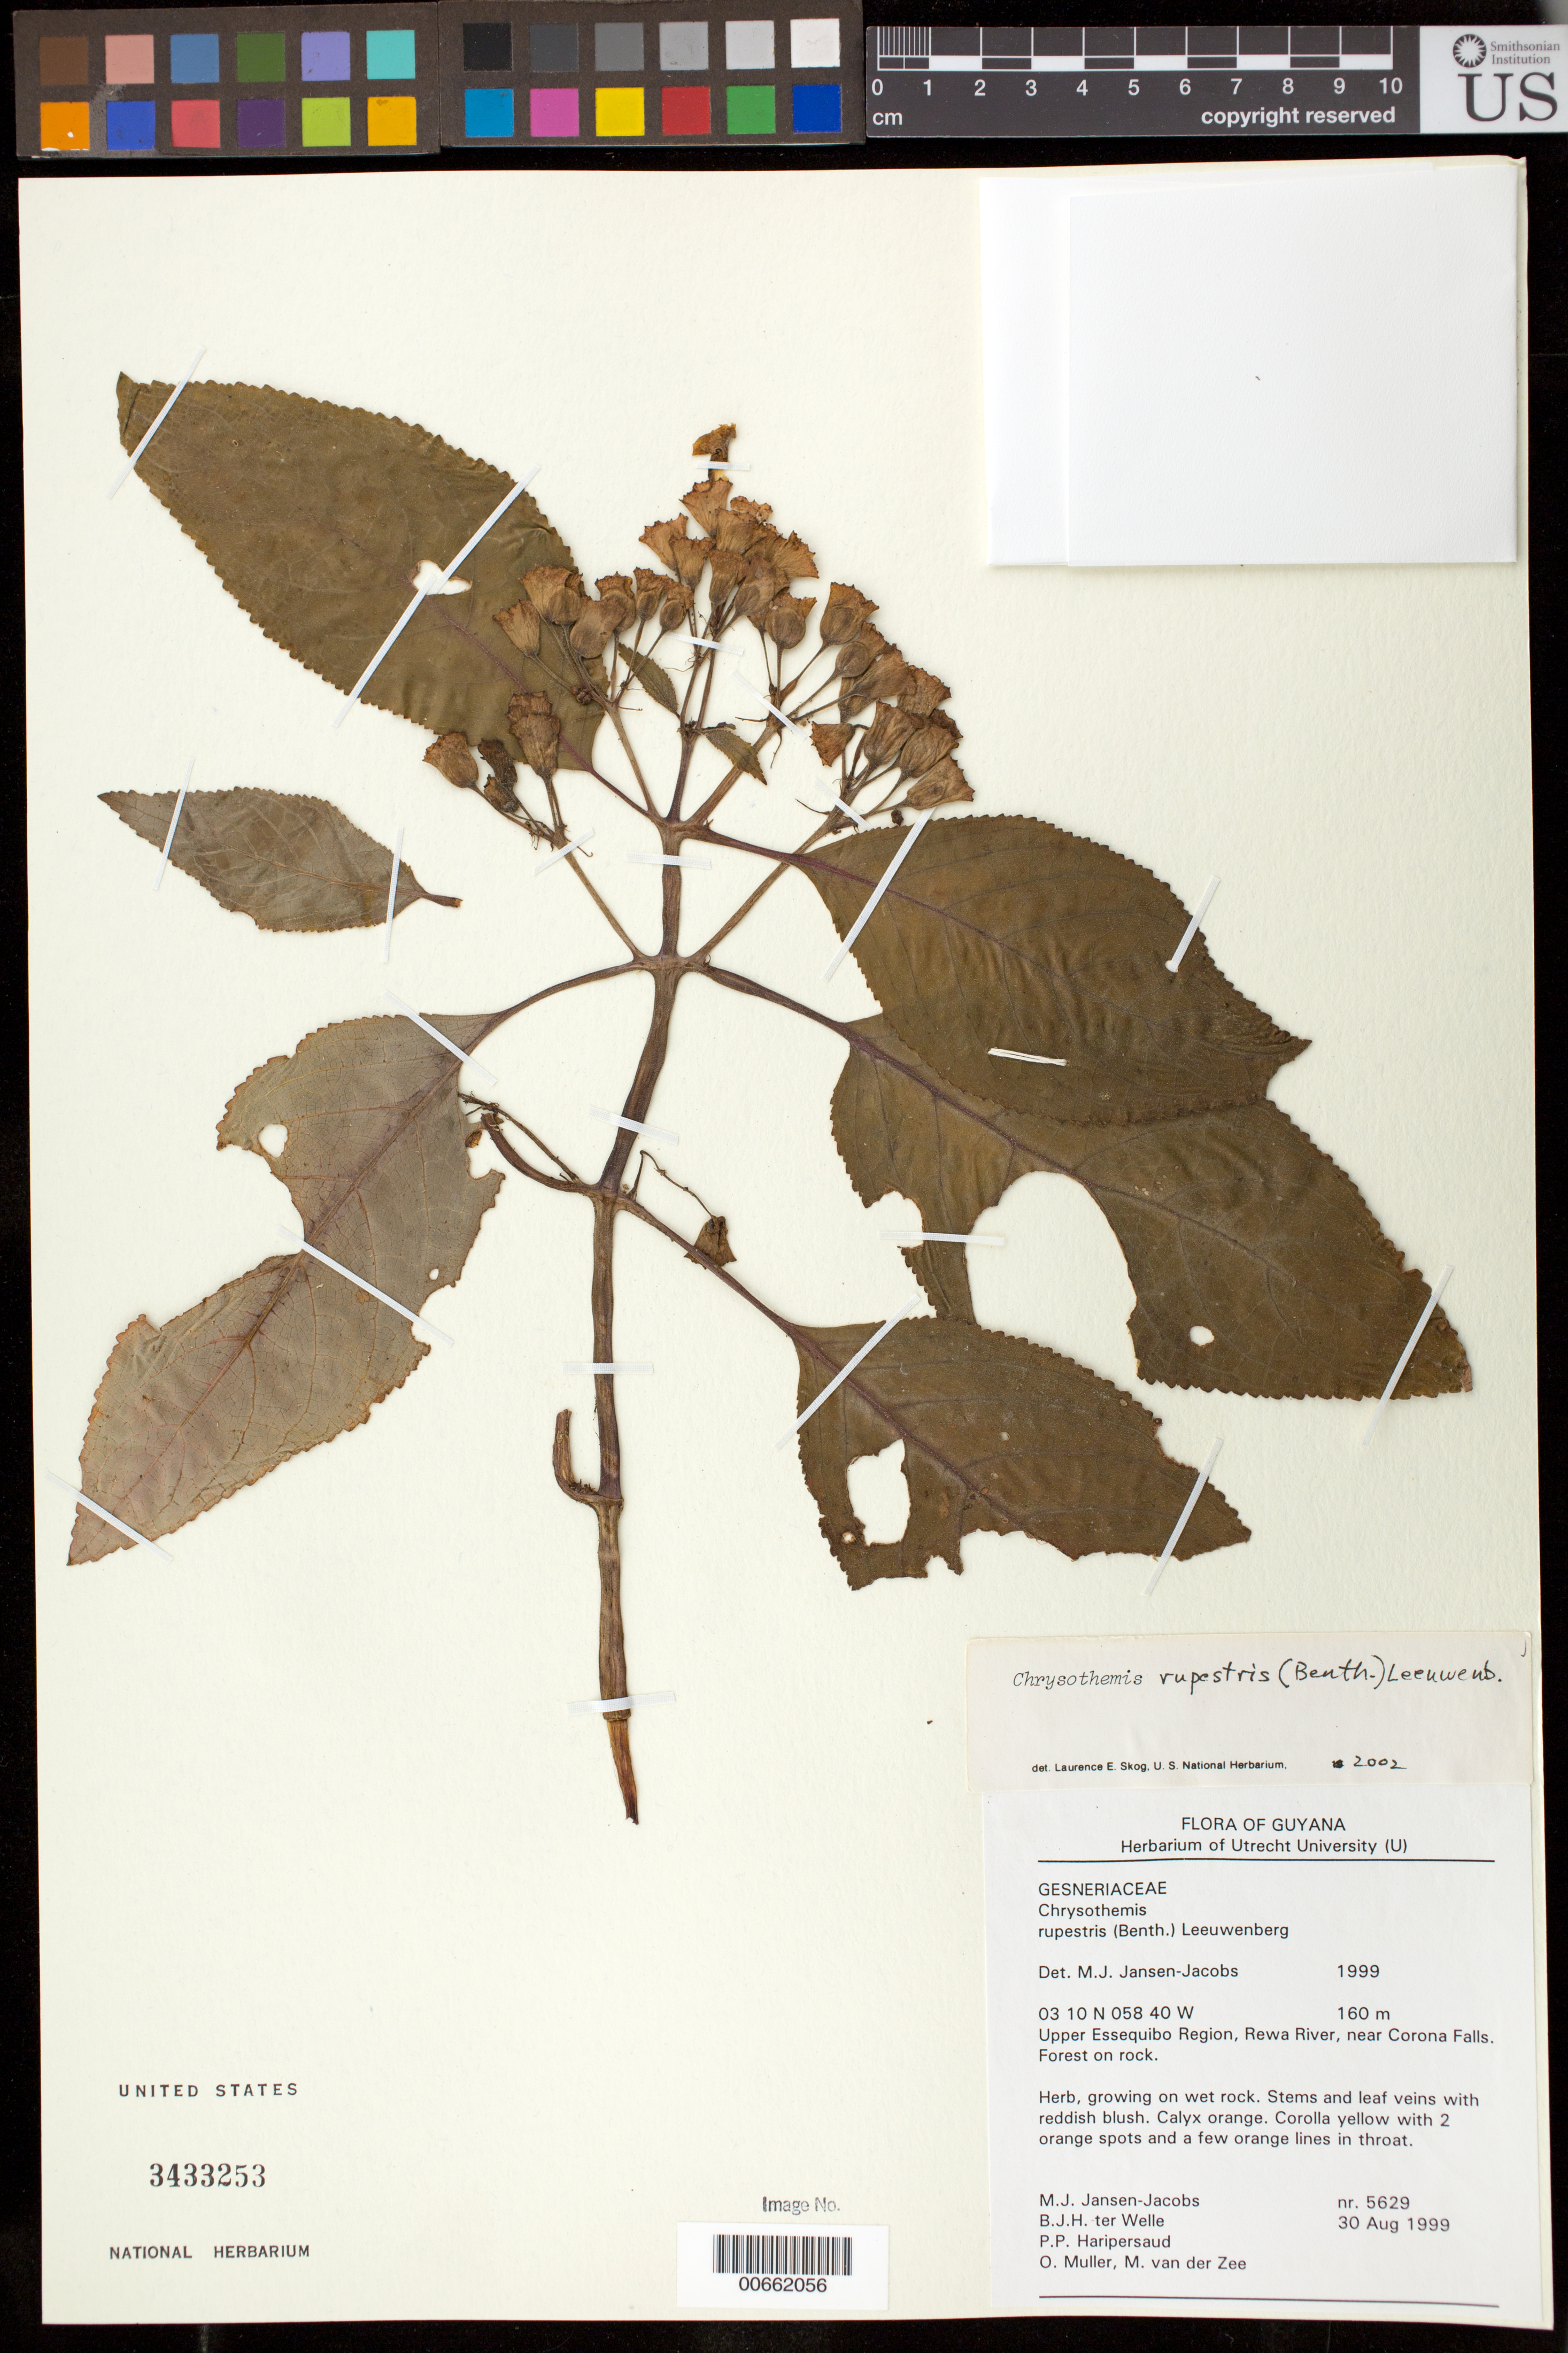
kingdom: Plantae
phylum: Tracheophyta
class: Magnoliopsida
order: Lamiales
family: Gesneriaceae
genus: Chrysothemis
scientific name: Chrysothemis rupestris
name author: (Benth.) Leeuwenb.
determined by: Skog, Laurence E.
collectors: M. J. Jansen-Jacobs, B. Welle, P. Haripersaud, O. Muller & M. van der Zee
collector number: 5629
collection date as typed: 30 Aug 1999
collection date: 1999-08-30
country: Guyana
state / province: U. Takutu-U. Essequibo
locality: Upper Essequibo Region, Rewa River, near Corona Falls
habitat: Forest on rock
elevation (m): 160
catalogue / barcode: US 3433253